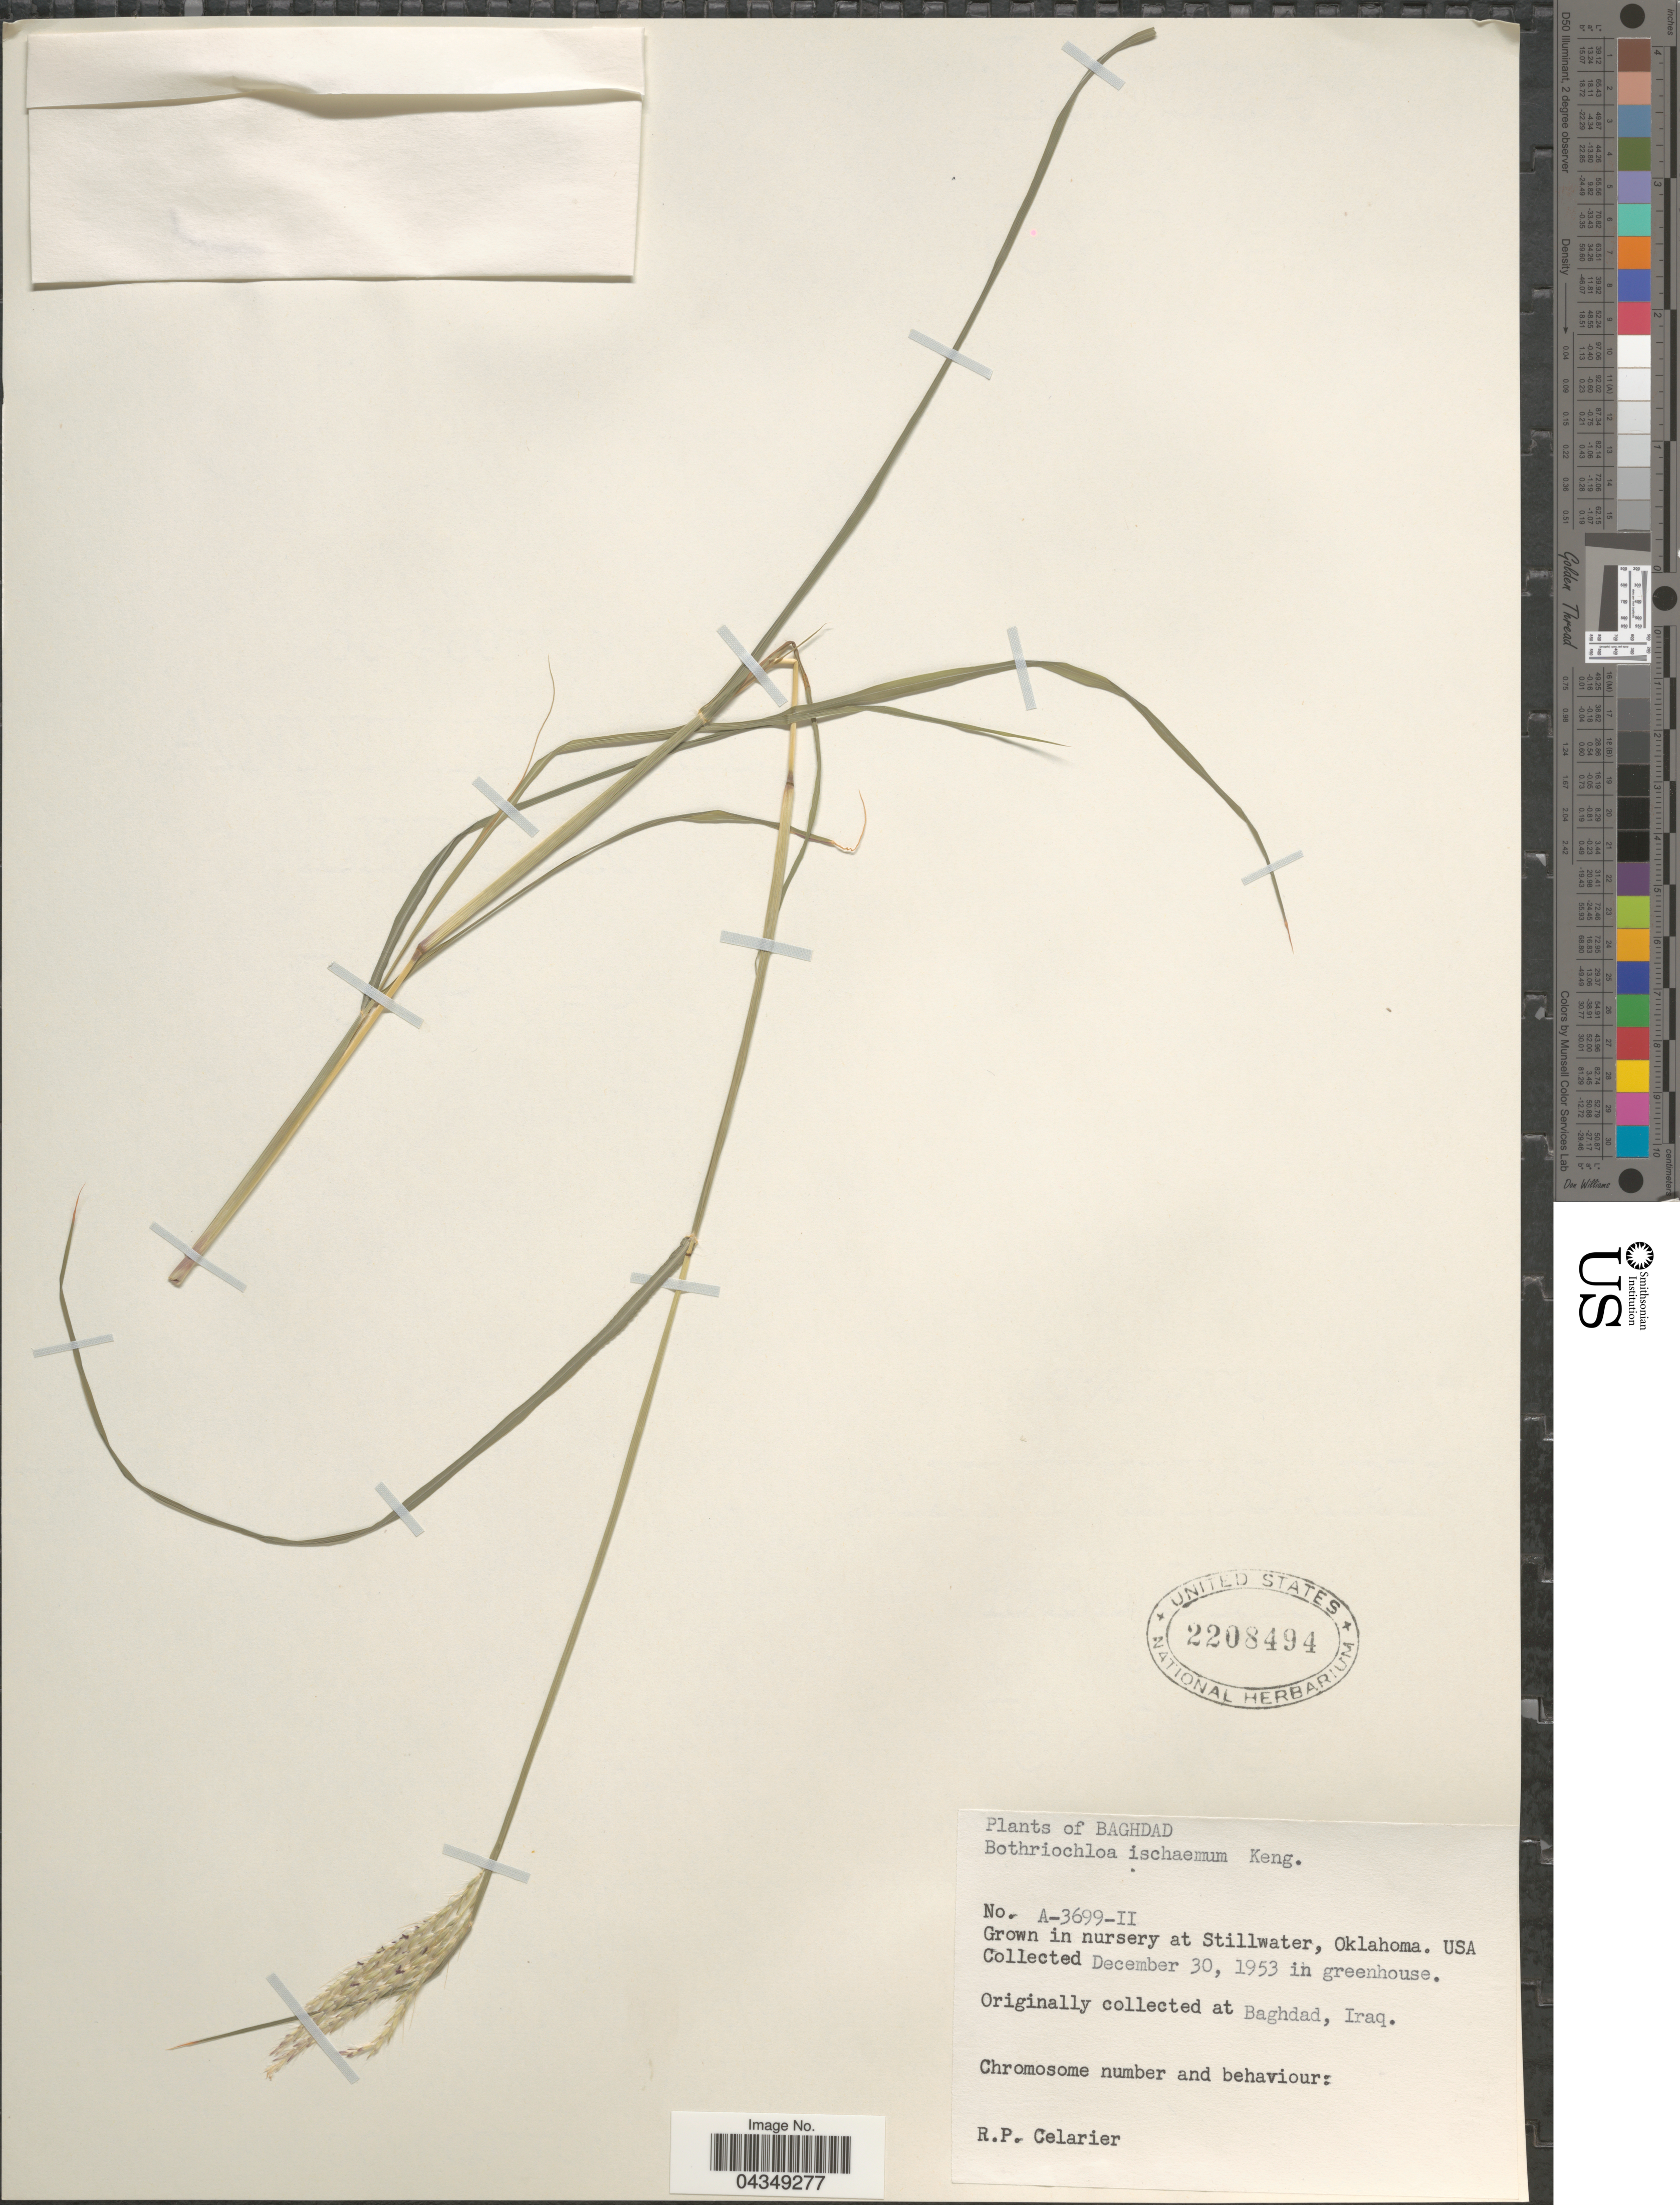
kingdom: Plantae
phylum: Tracheophyta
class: Liliopsida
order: Poales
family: Poaceae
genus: Bothriochloa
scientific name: Bothriochloa ischaemum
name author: (L.) Keng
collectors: R. Celarier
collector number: A-3699-II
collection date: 1953-12-30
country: United States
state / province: Oklahoma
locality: Grown in nursery at Stillwater, in greenhouse.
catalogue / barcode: US 2208494